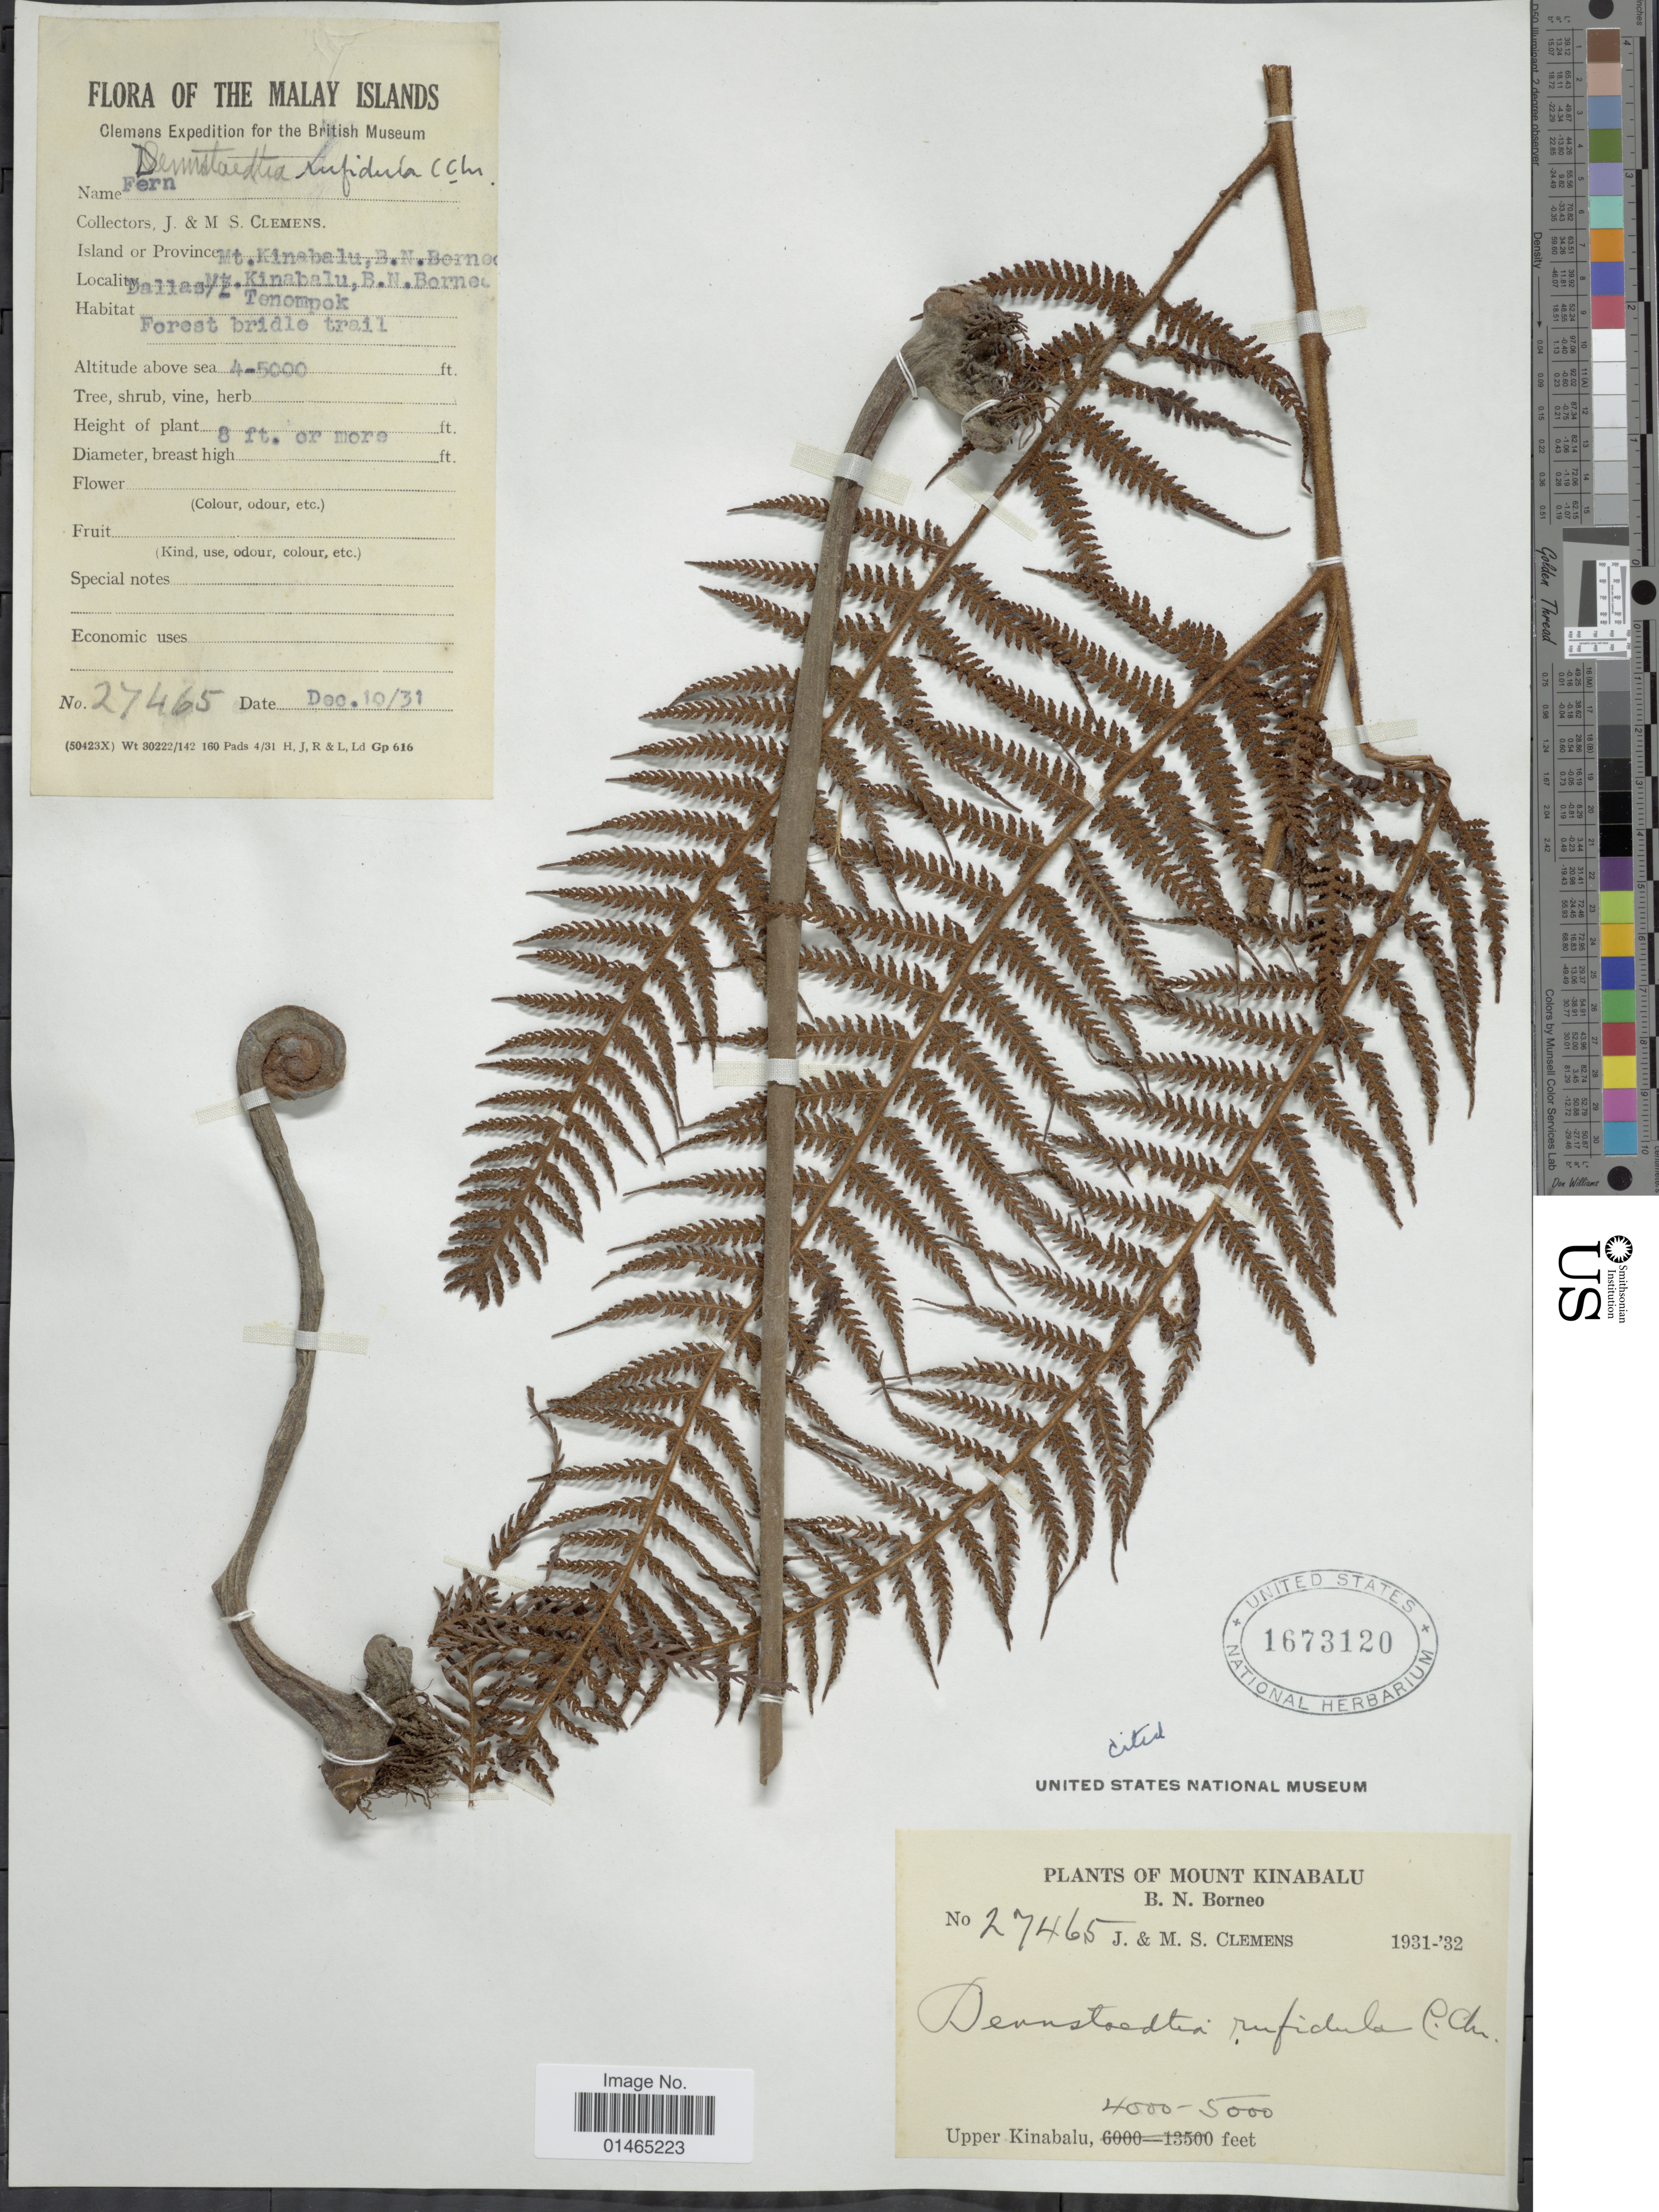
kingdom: Plantae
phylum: Tracheophyta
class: Polypodiopsida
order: Polypodiales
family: Dennstaedtiaceae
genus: Dennstaedtia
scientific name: Dennstaedtia rufidula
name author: C. Chr.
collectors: J. Clemens & M. S. Clemens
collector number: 27465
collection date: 1931-12-10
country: Malaysia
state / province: Sabah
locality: Mount Kinabalu. B.N. Borneo. Upper Kinabalu. Malay Islands. Island or Province Dallas/Tenompok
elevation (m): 1219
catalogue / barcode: US 1673120